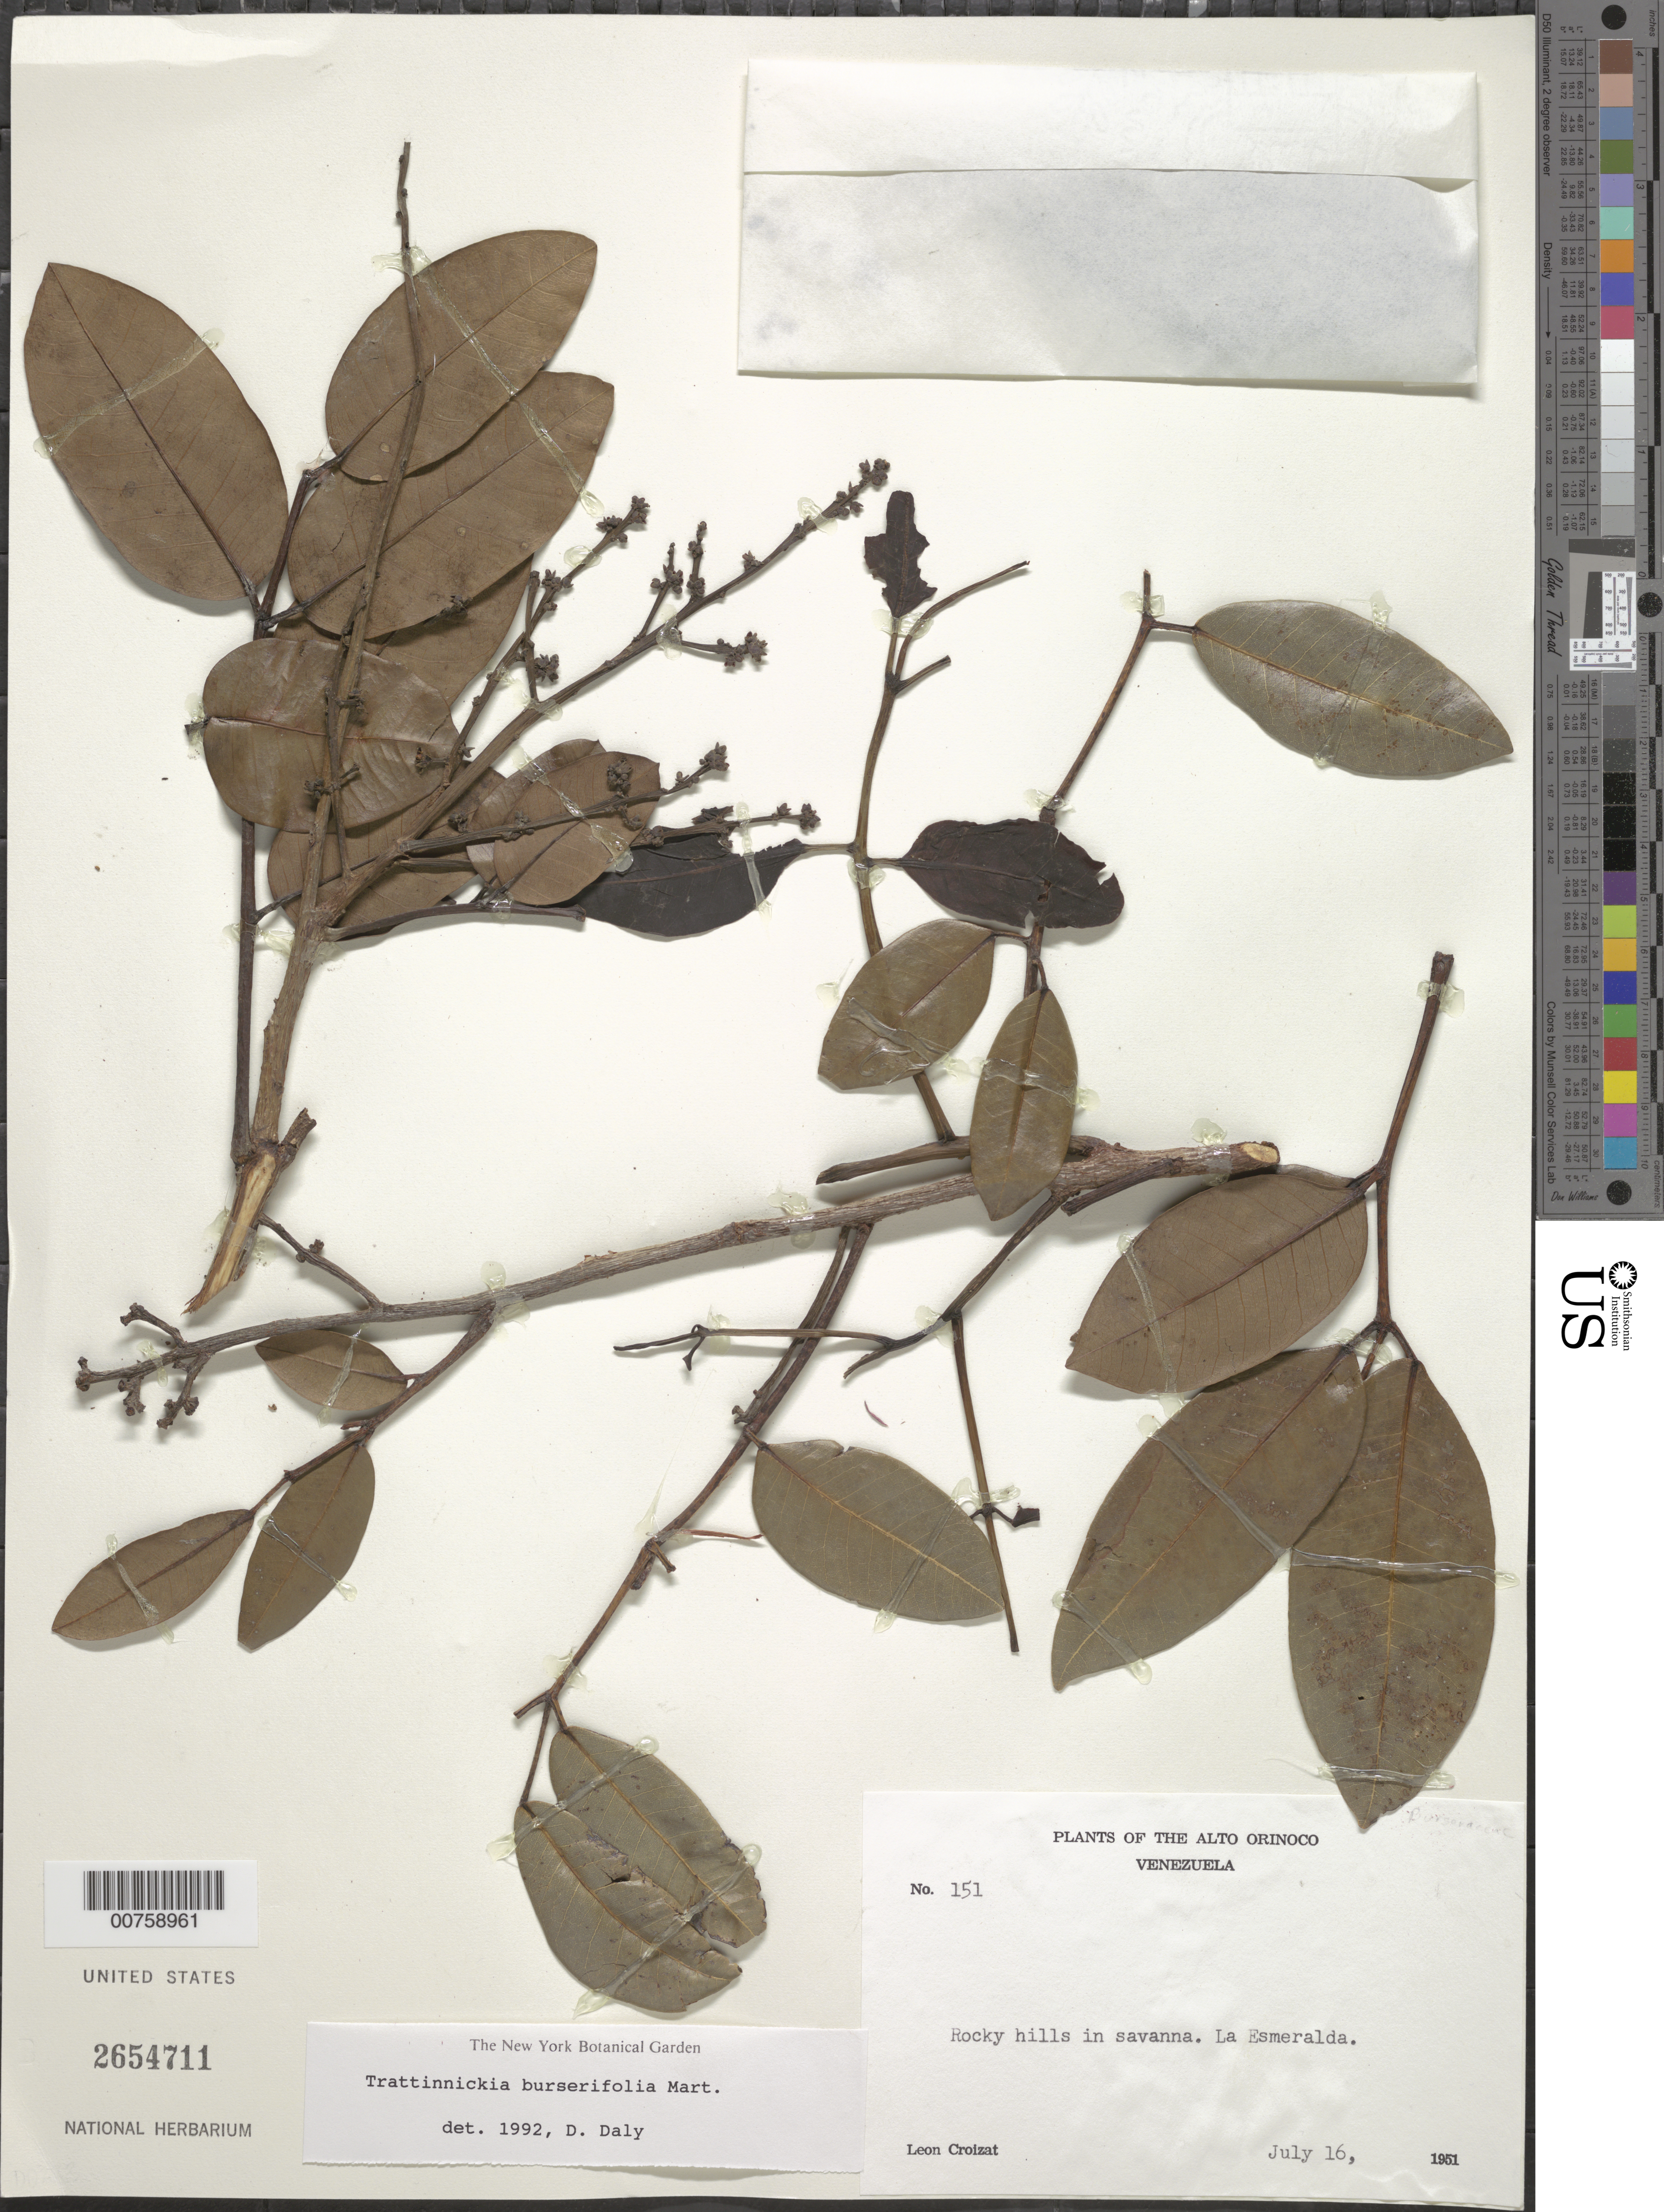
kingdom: Plantae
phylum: Tracheophyta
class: Magnoliopsida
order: Sapindales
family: Burseraceae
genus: Trattinnickia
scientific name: Trattinnickia burserifolia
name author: Mart.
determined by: Daly, D. C.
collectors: L. C. M. Croizat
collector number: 151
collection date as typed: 16-Jul-51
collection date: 1951-07-16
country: Venezuela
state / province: Amazonas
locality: La Esmeralda, Río Orinoco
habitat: Rocky hills in savanna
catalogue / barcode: US 2654711